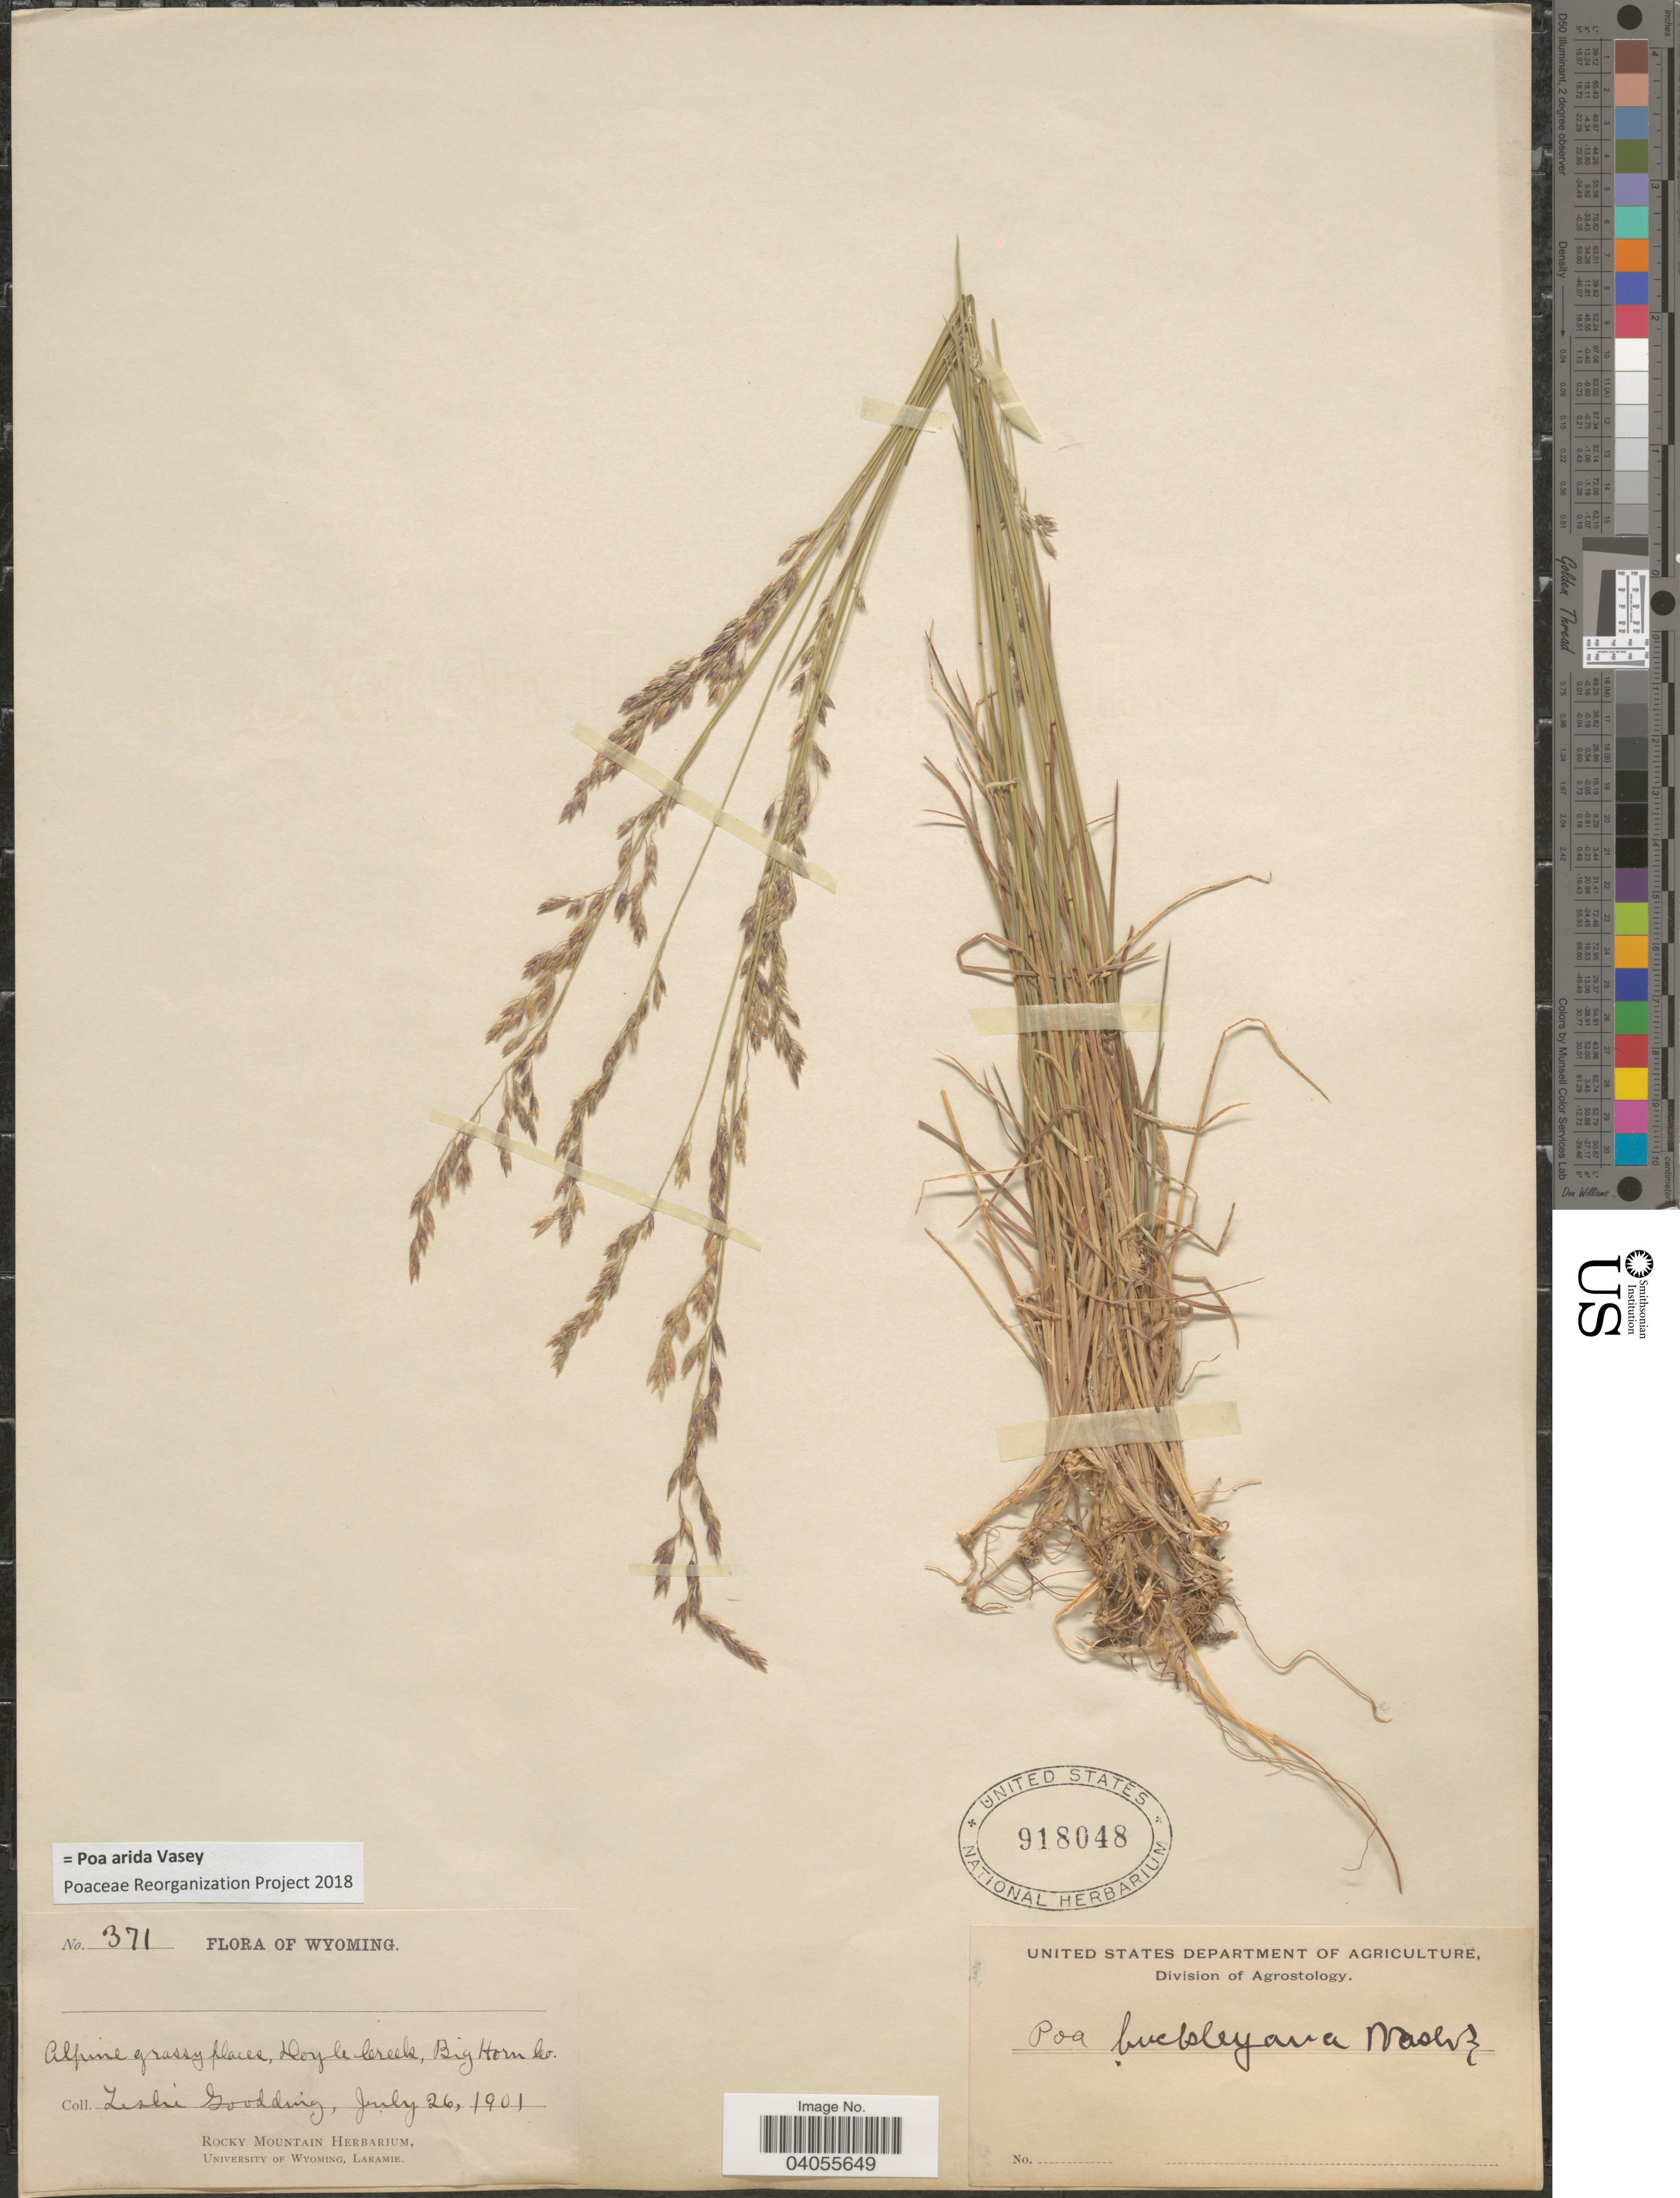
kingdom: Plantae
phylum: Tracheophyta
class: Liliopsida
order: Poales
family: Poaceae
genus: Poa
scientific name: Poa arida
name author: Vasey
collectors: L. N. Goodding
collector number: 371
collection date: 1901-07-26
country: United States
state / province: Wyoming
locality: Doyle Creek, Big Horn Co.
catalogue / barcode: US 918048